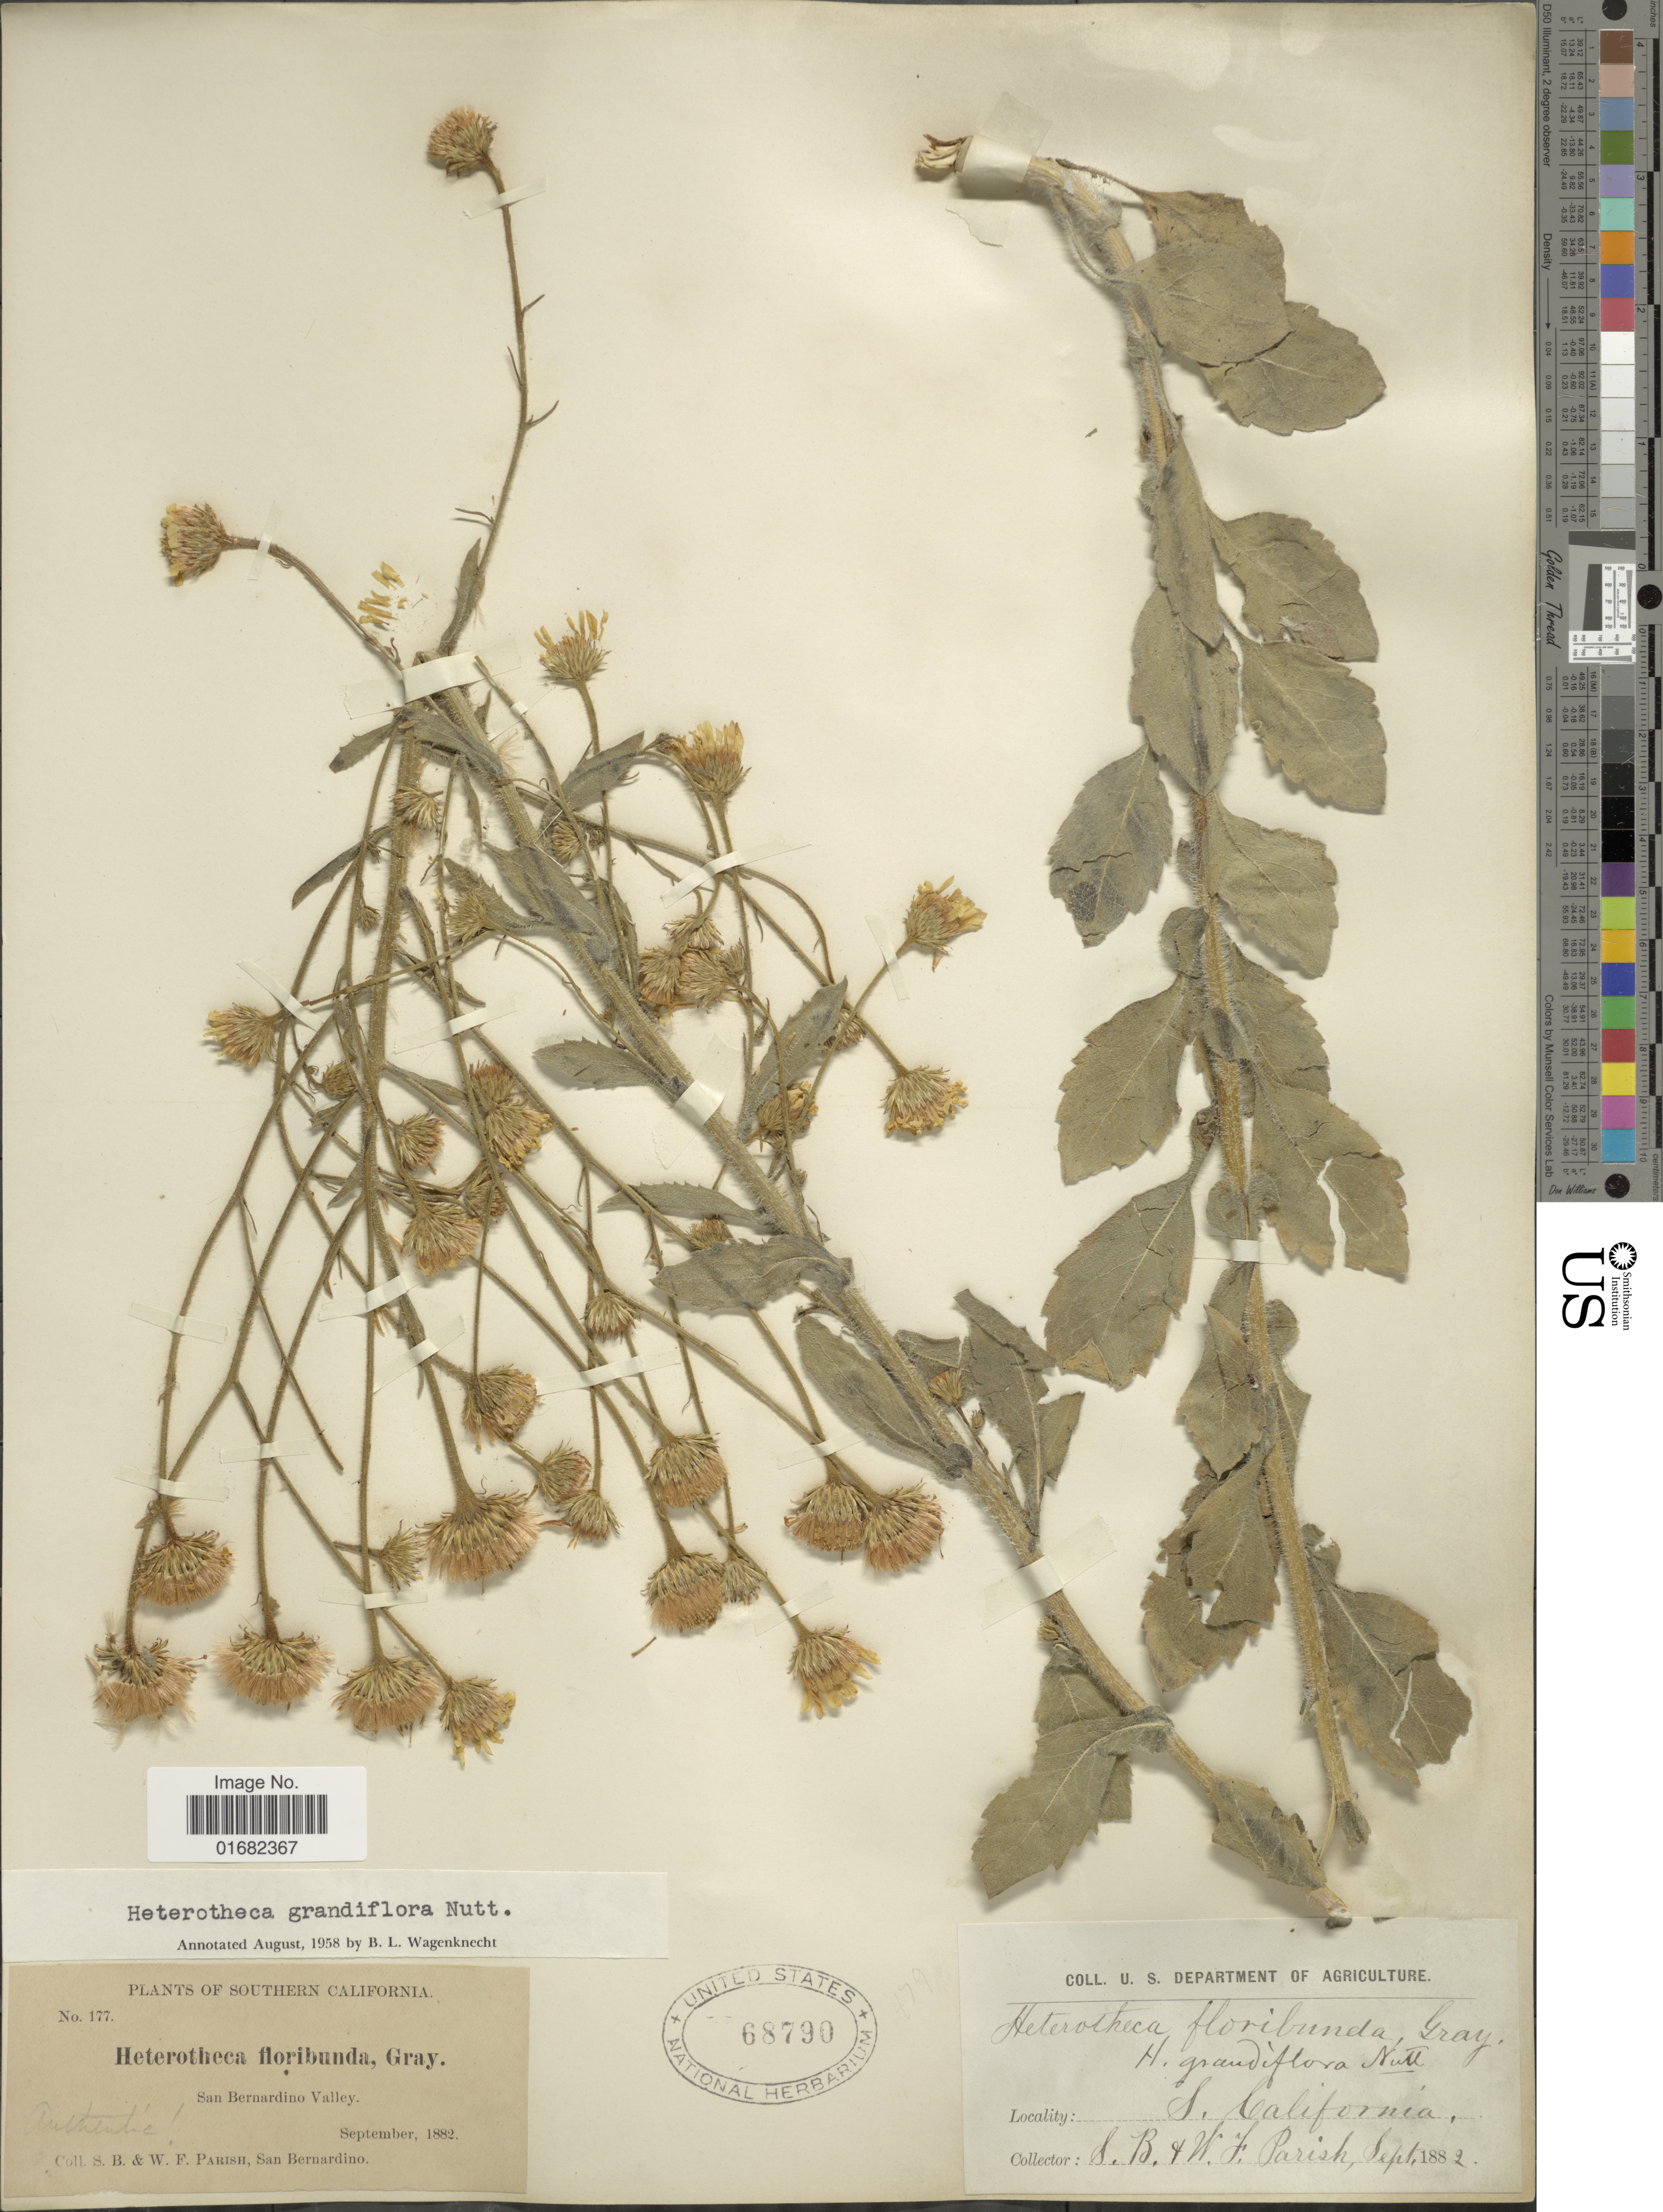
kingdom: Plantae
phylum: Tracheophyta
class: Magnoliopsida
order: Asterales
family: Asteraceae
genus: Heterotheca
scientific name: Heterotheca grandiflora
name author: Nutt.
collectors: S. B. Parish & W. F. Parish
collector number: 177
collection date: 1882-09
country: United States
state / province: California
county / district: San Bernardino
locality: Southern California. San Bernardino Valley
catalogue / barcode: US 68790